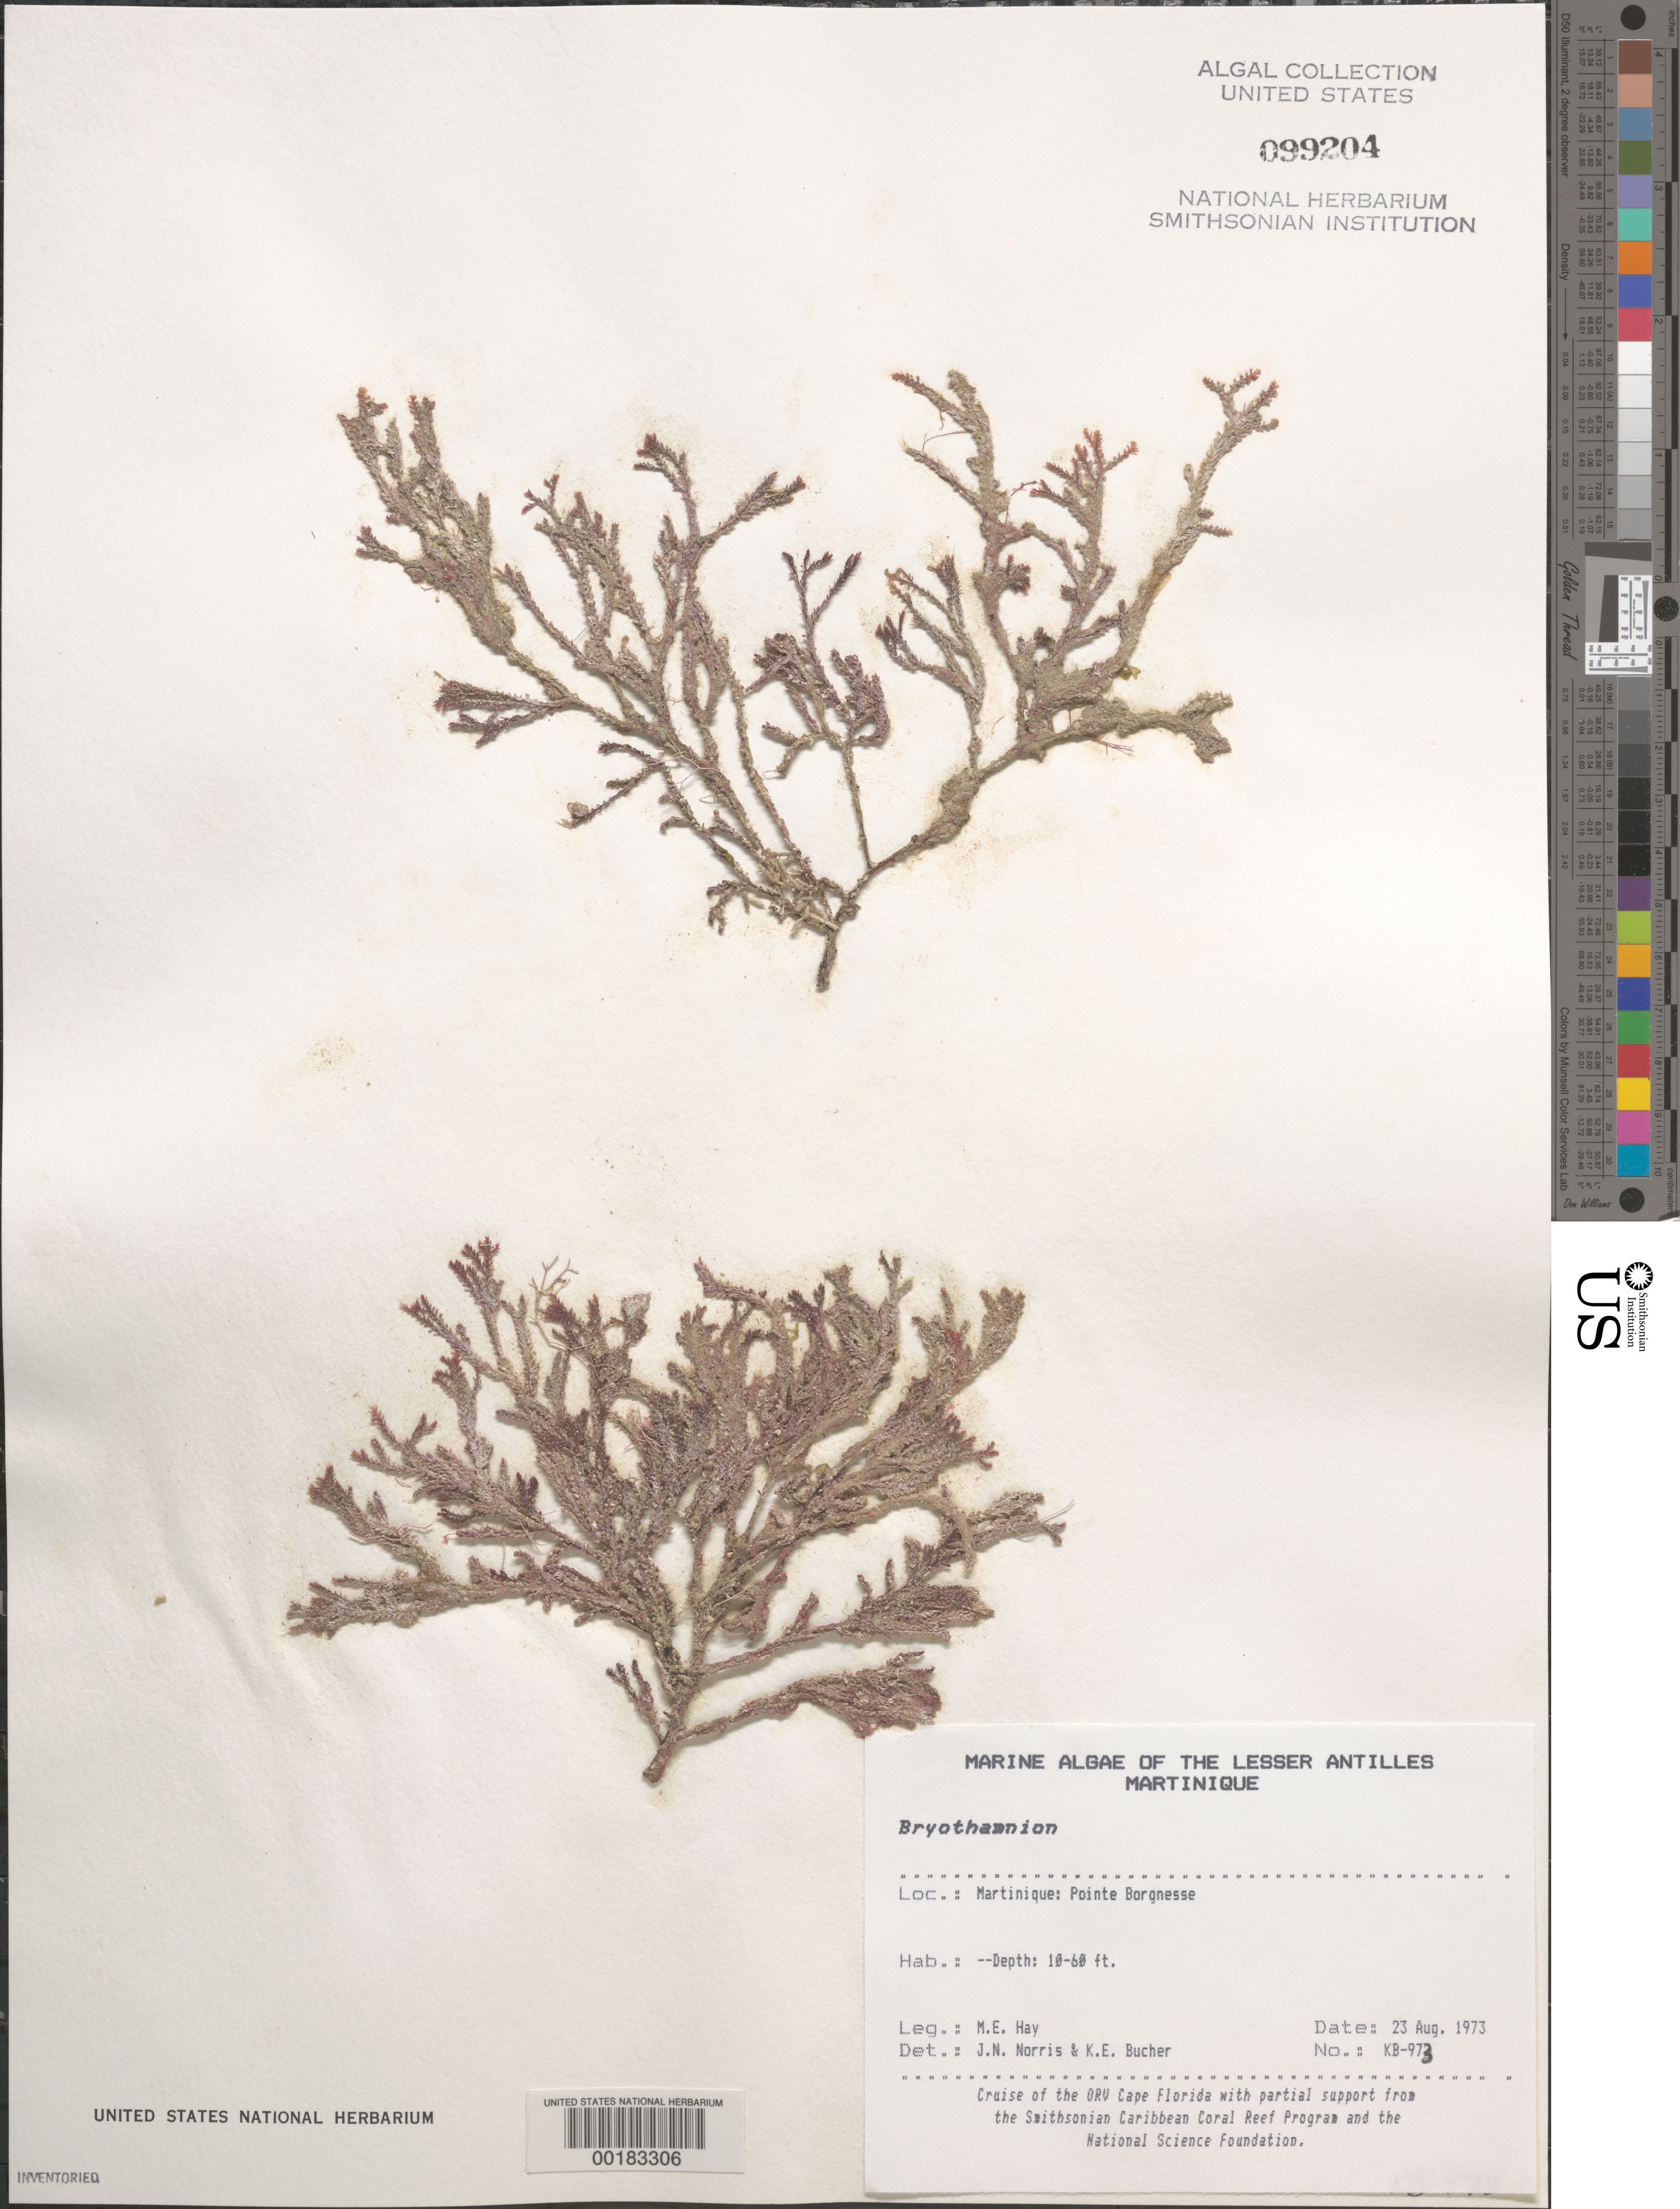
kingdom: Plantae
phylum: Rhodophyta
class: Florideophyceae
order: Ceramiales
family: Rhodomelaceae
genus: Bryothamnion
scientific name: Bryothamnion sp.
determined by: Norris, J. N.; Bucher, K. E.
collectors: M. E. Hay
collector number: KB-973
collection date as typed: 23 Aug 1985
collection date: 1985-08-23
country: Martinique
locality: Pointe Borgnesse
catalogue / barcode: US 99204